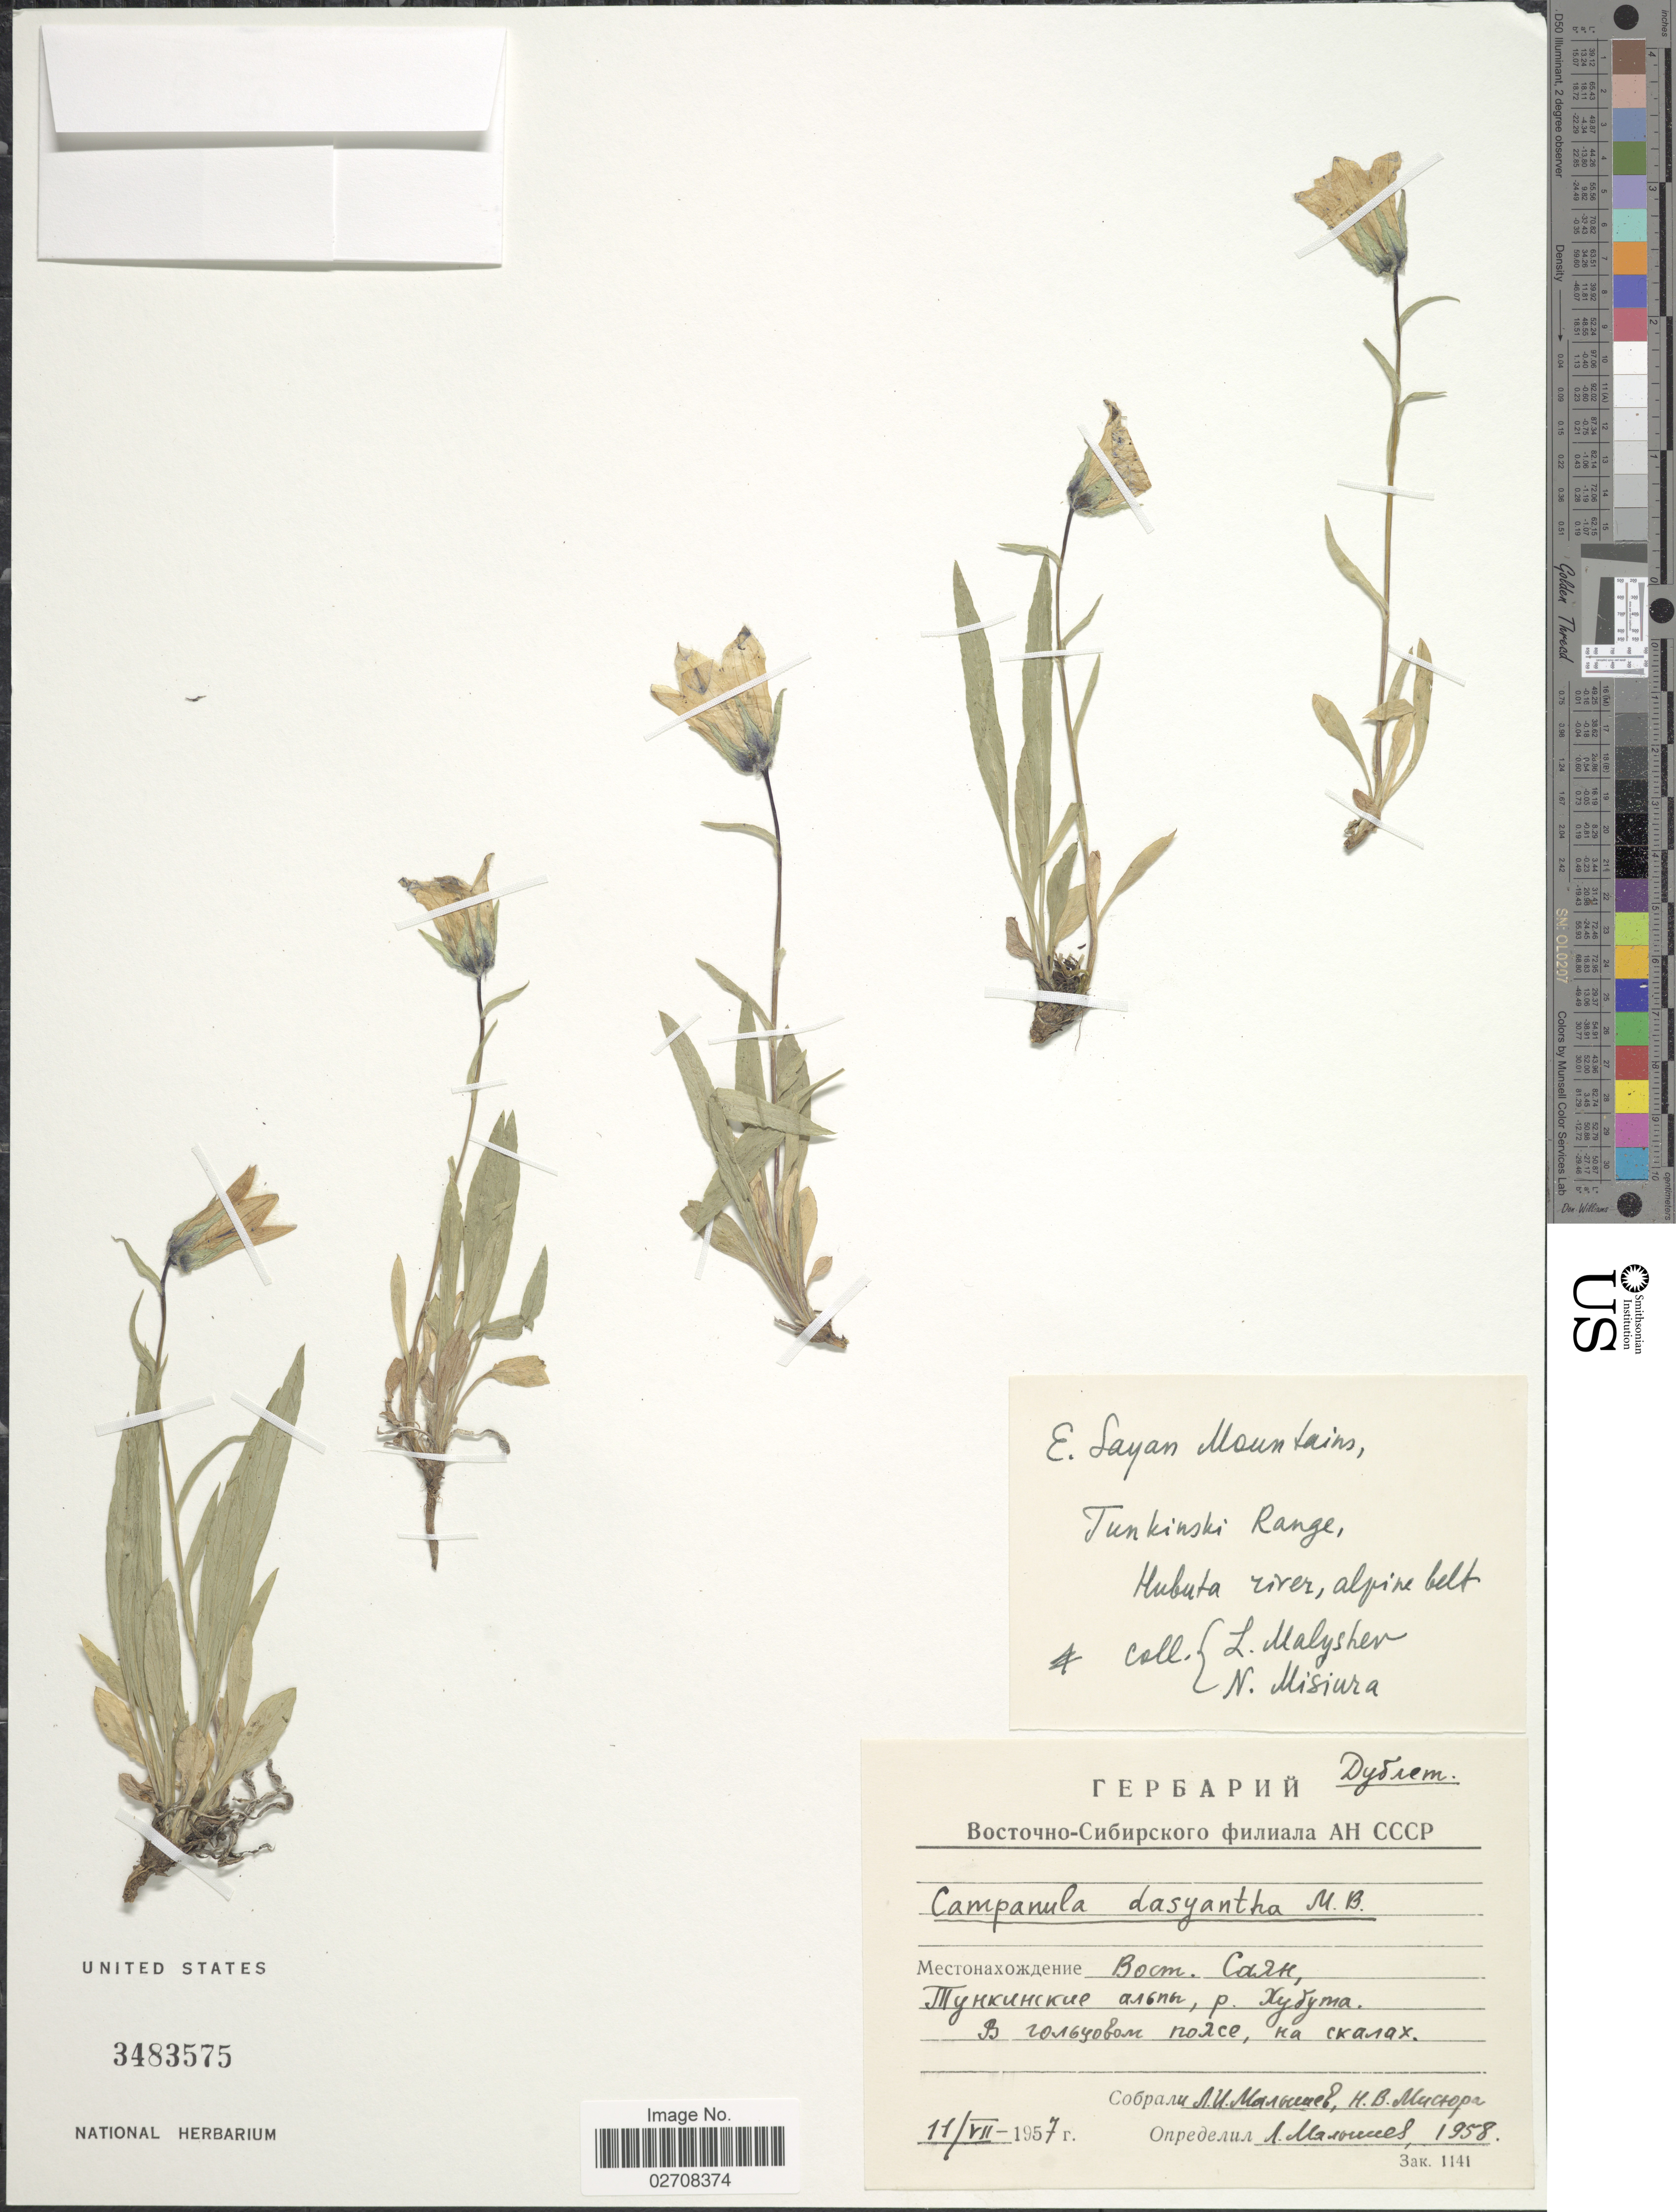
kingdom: Plantae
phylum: Tracheophyta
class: Magnoliopsida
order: Asterales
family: Campanulaceae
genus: Campanula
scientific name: Campanula dasyantha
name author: M. Bieb.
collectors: L. Malyshev & N. Misiura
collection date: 1957-07-11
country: Russian Federation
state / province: Zabaykalsky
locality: E. Sayan Mountains, Tunkinski Range, Hubuta river, alpine belt.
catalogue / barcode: US 3483575